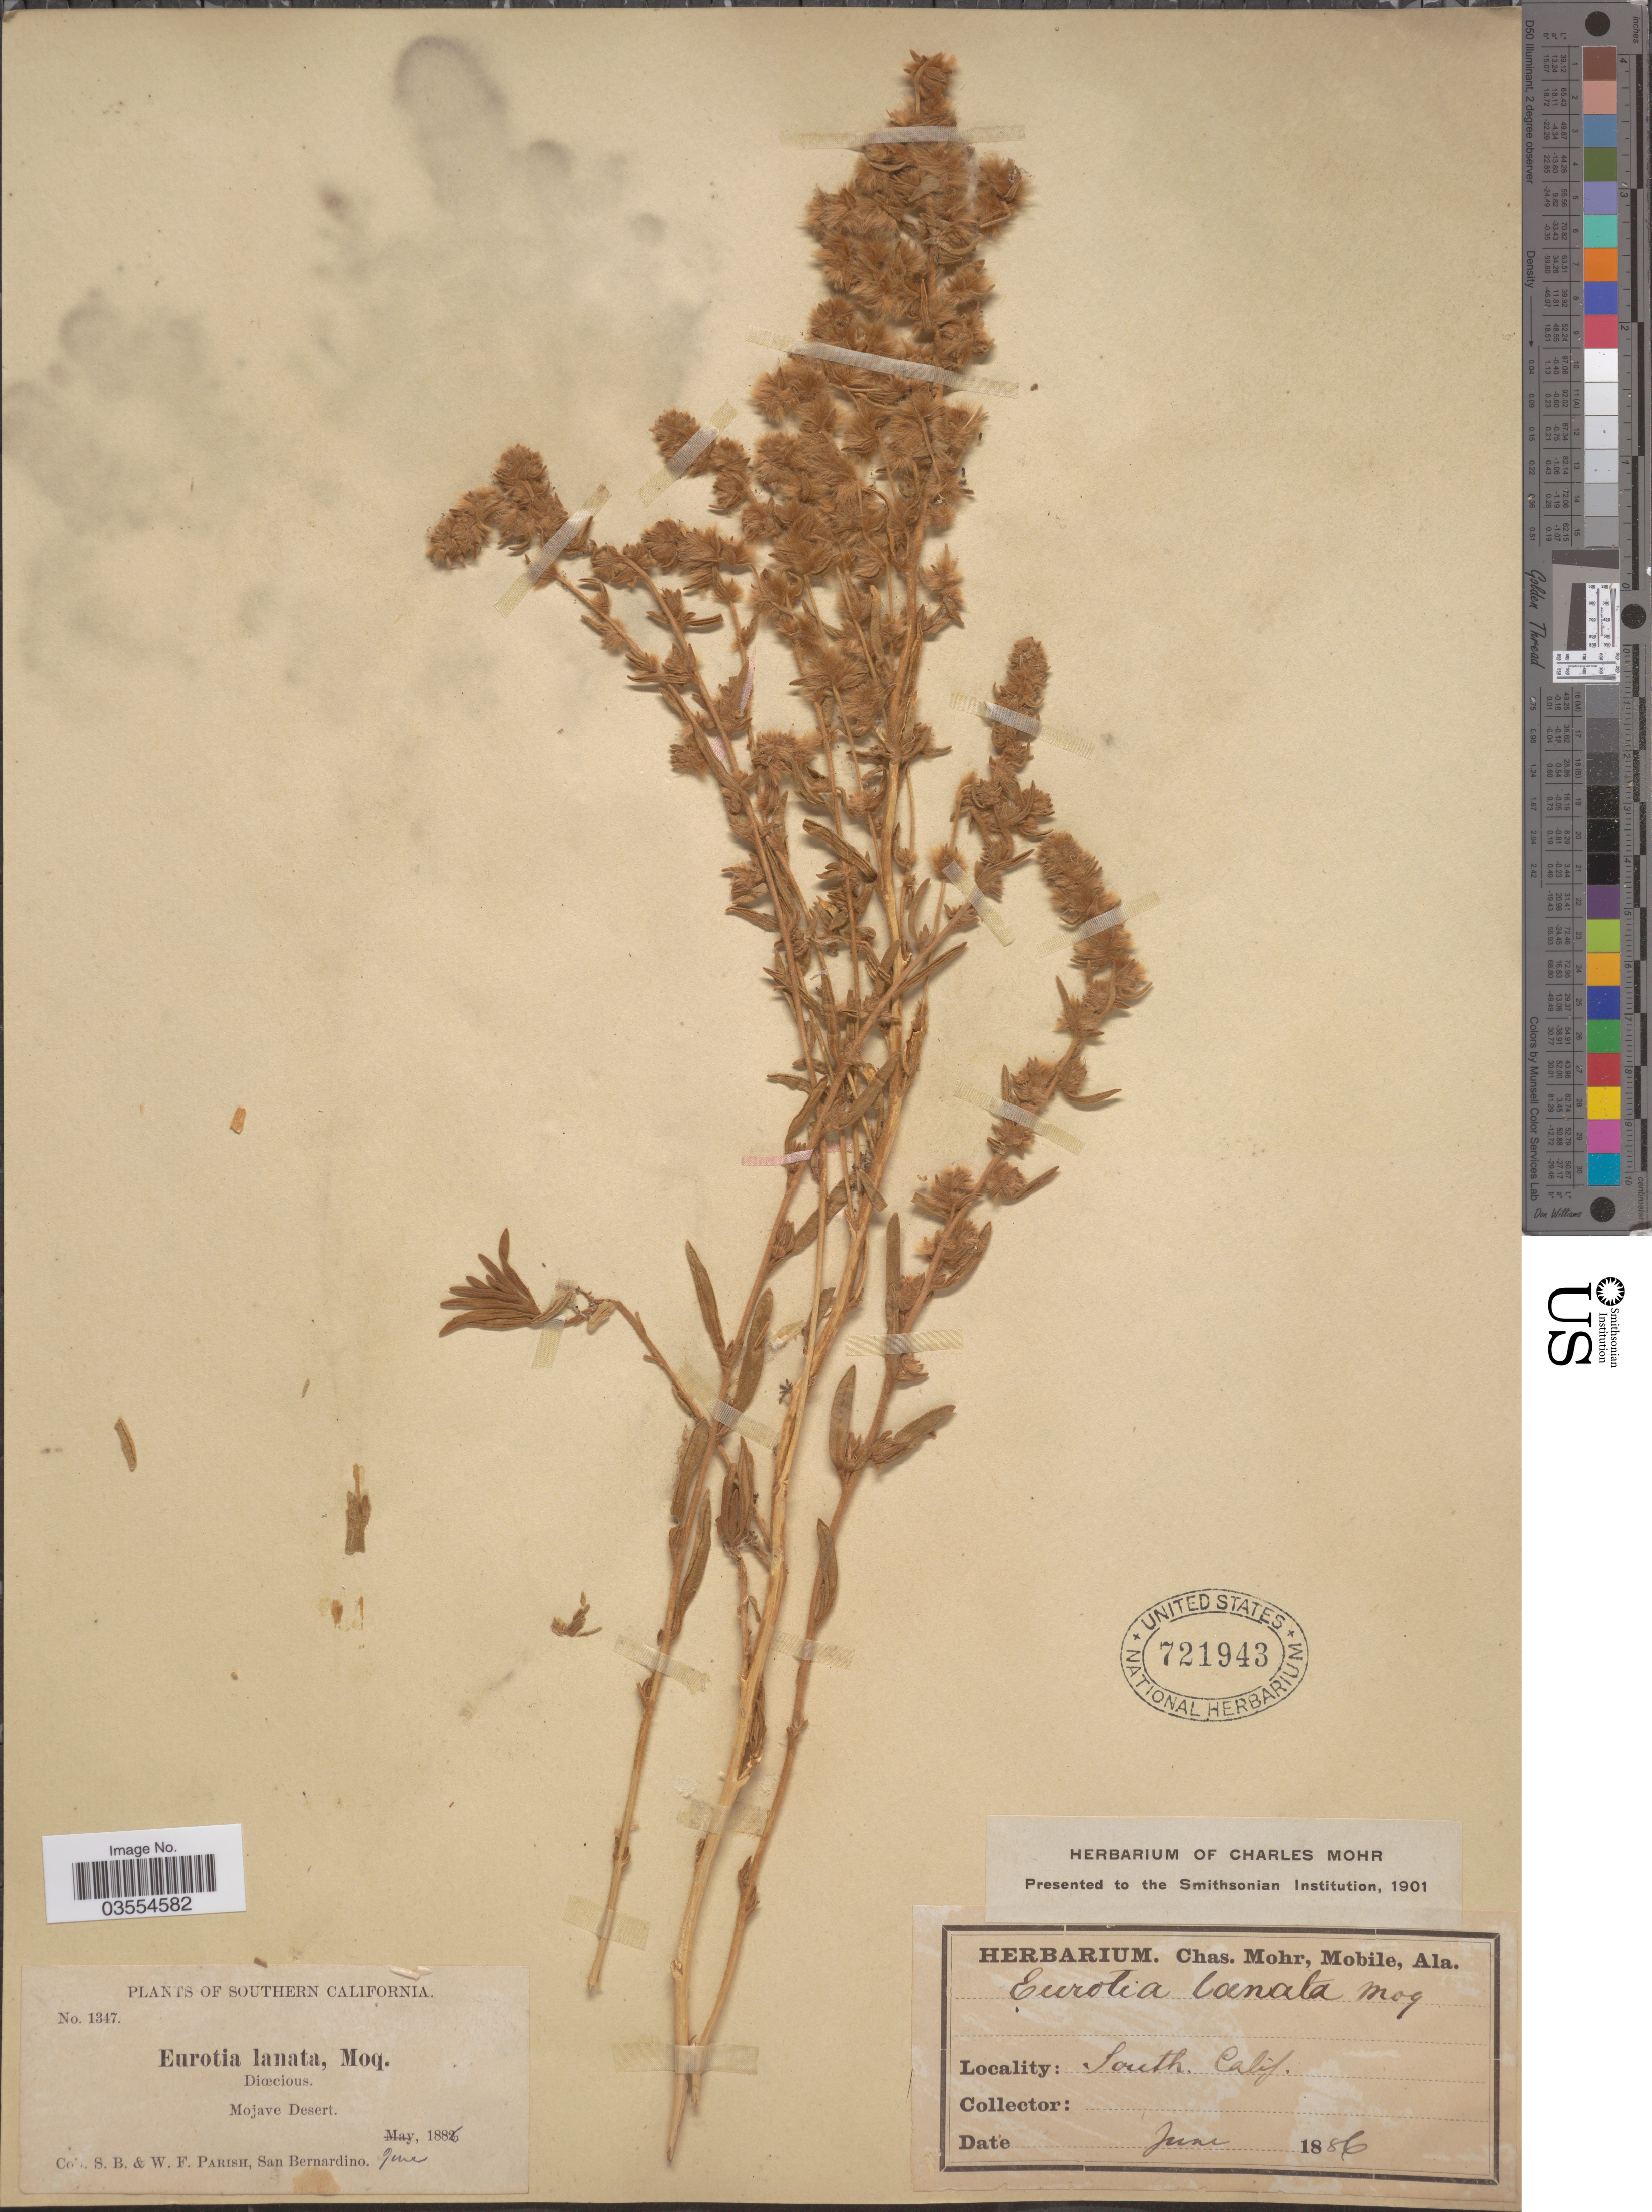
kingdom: Plantae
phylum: Tracheophyta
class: Magnoliopsida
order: Caryophyllales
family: Amaranthaceae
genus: Krascheninnikovia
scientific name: Krascheninnikovia lanata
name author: (Pursh) A. Meeuse & A.Smit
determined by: U.S. National Herbarium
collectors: S. B. Parish & W. F. Parish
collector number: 1347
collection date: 1886-06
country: United States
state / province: California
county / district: San Bernardino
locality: Southern California. Mojave Desert.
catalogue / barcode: US 721943